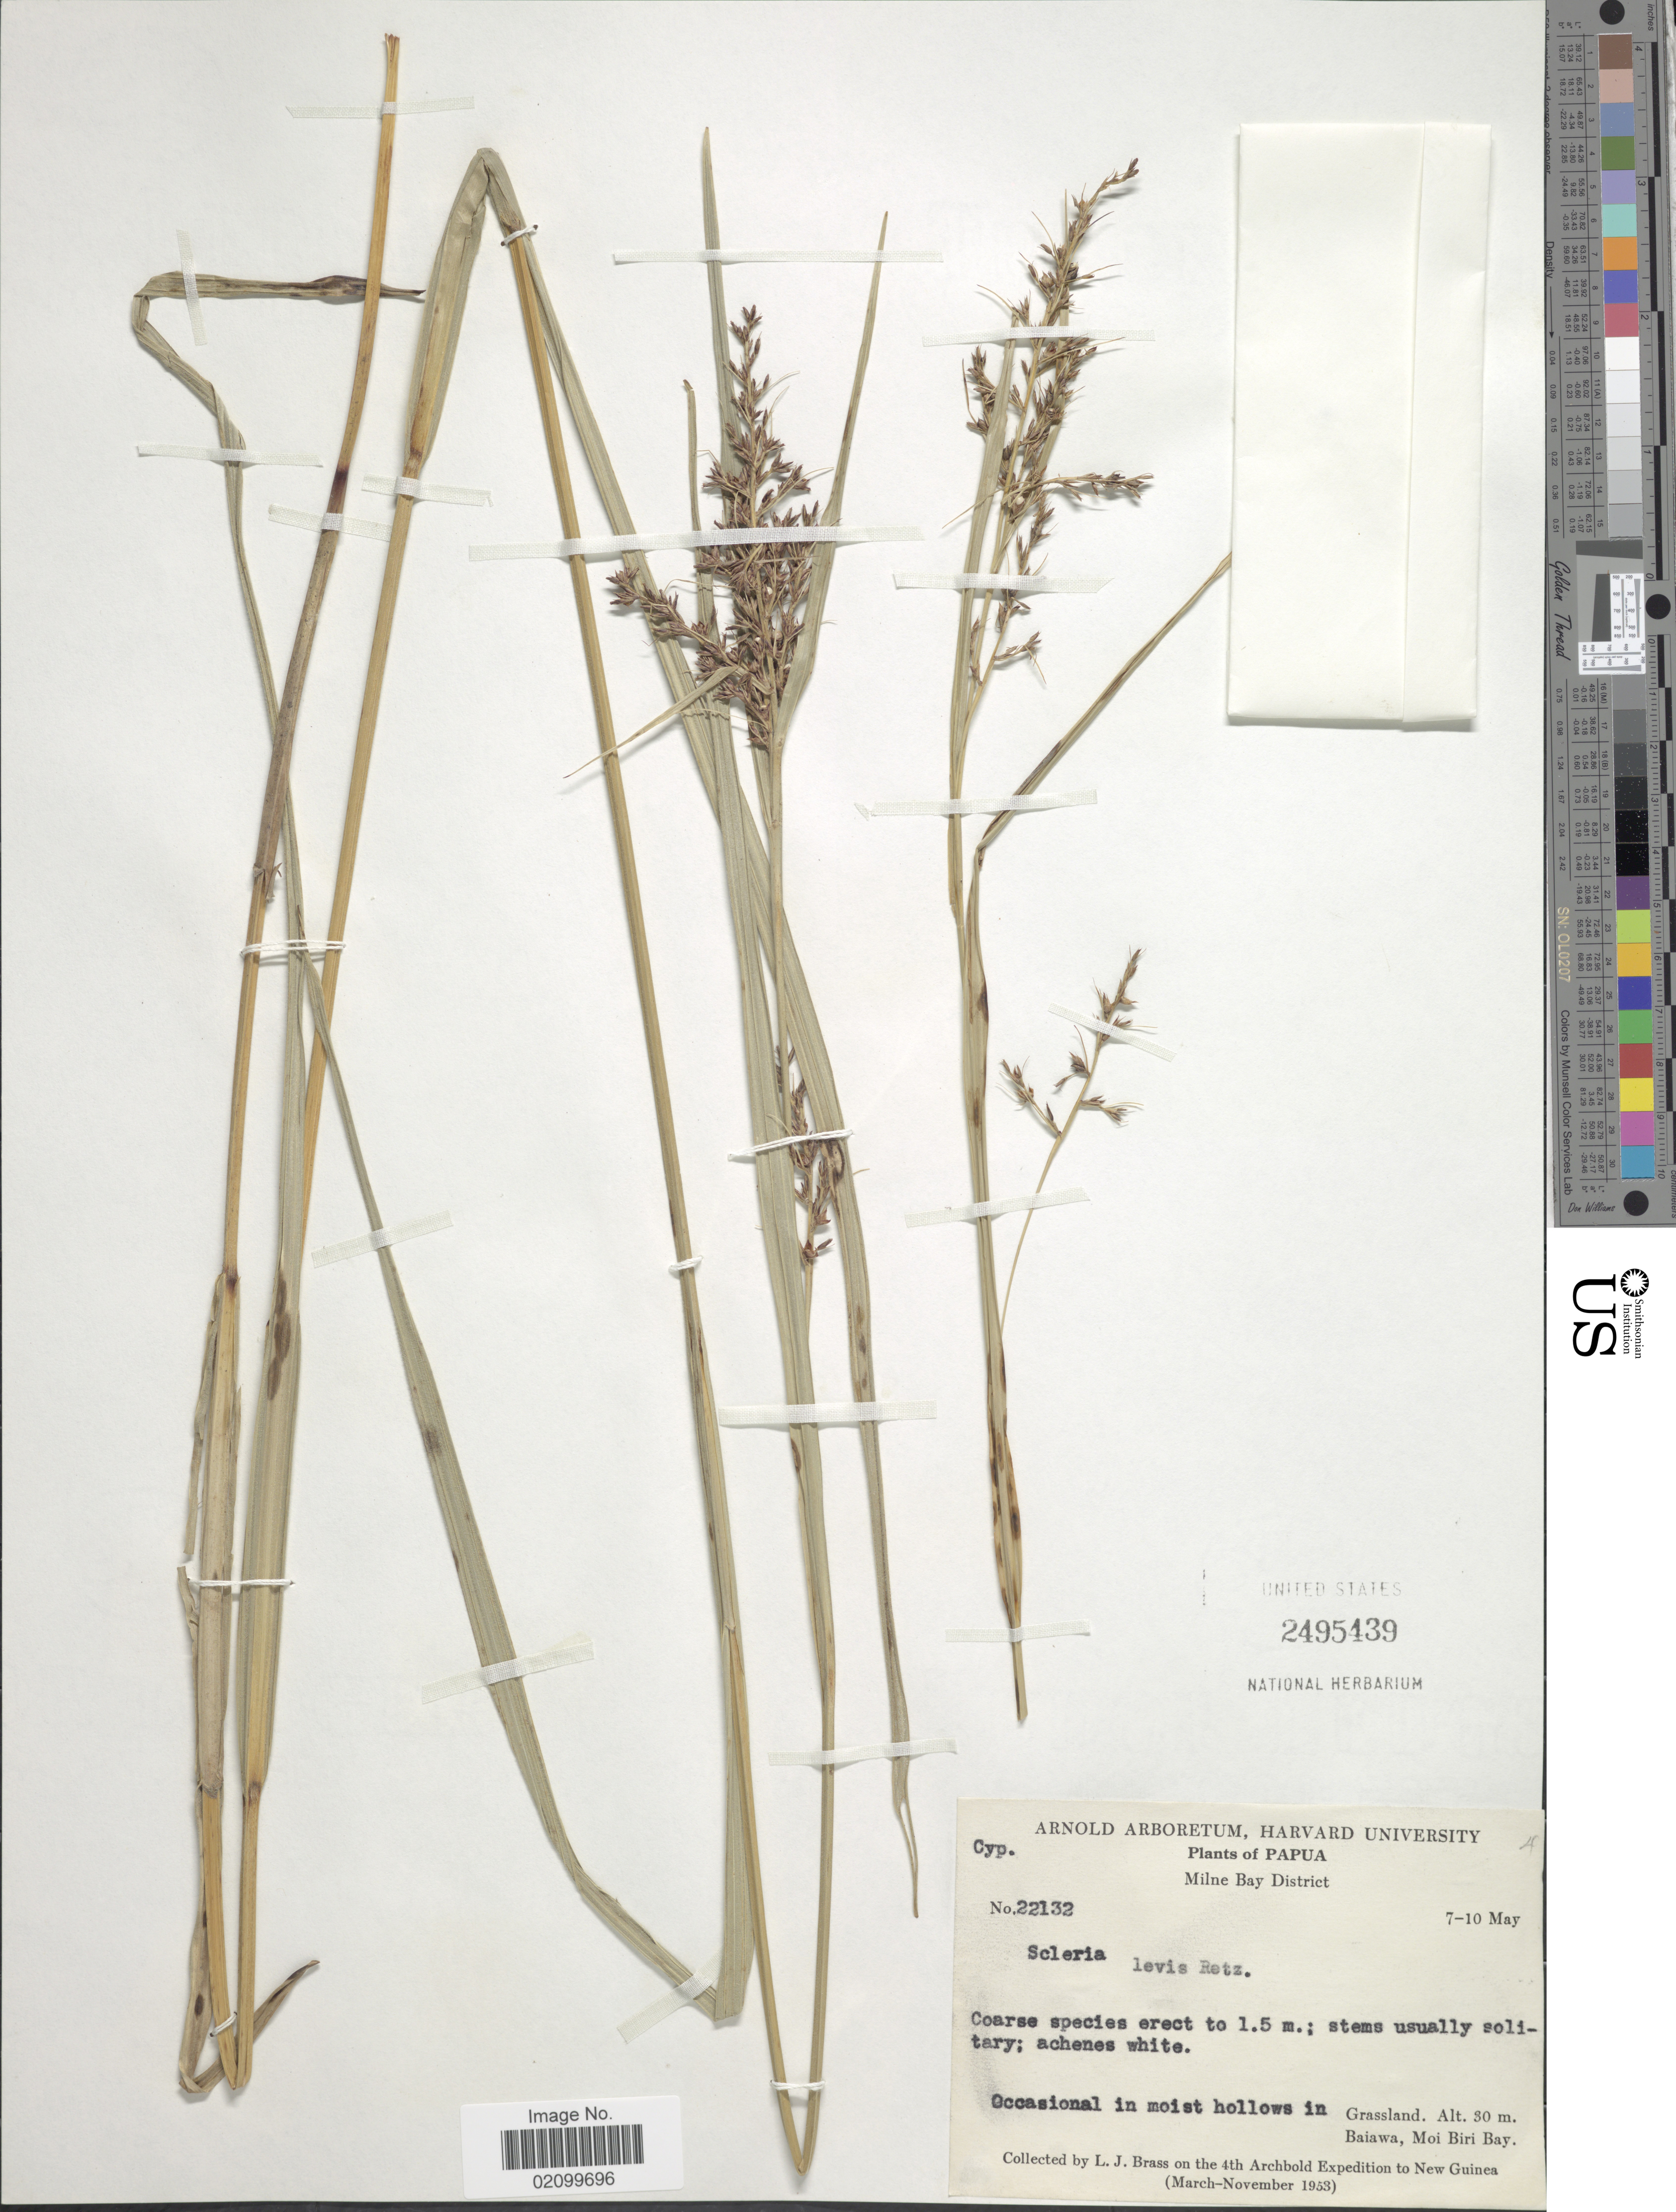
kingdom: Plantae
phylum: Tracheophyta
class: Liliopsida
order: Poales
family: Cyperaceae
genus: Scleria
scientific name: Scleria levis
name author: Retz.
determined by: Kern, J. H.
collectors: L. J. Brass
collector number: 22132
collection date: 1953-05-07/1953-05-10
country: Papua New Guinea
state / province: Milne Bay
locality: Papua, Milne Bay District. Grassland. Baiawa, Moi Biri Bay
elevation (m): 30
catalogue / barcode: US 2495439